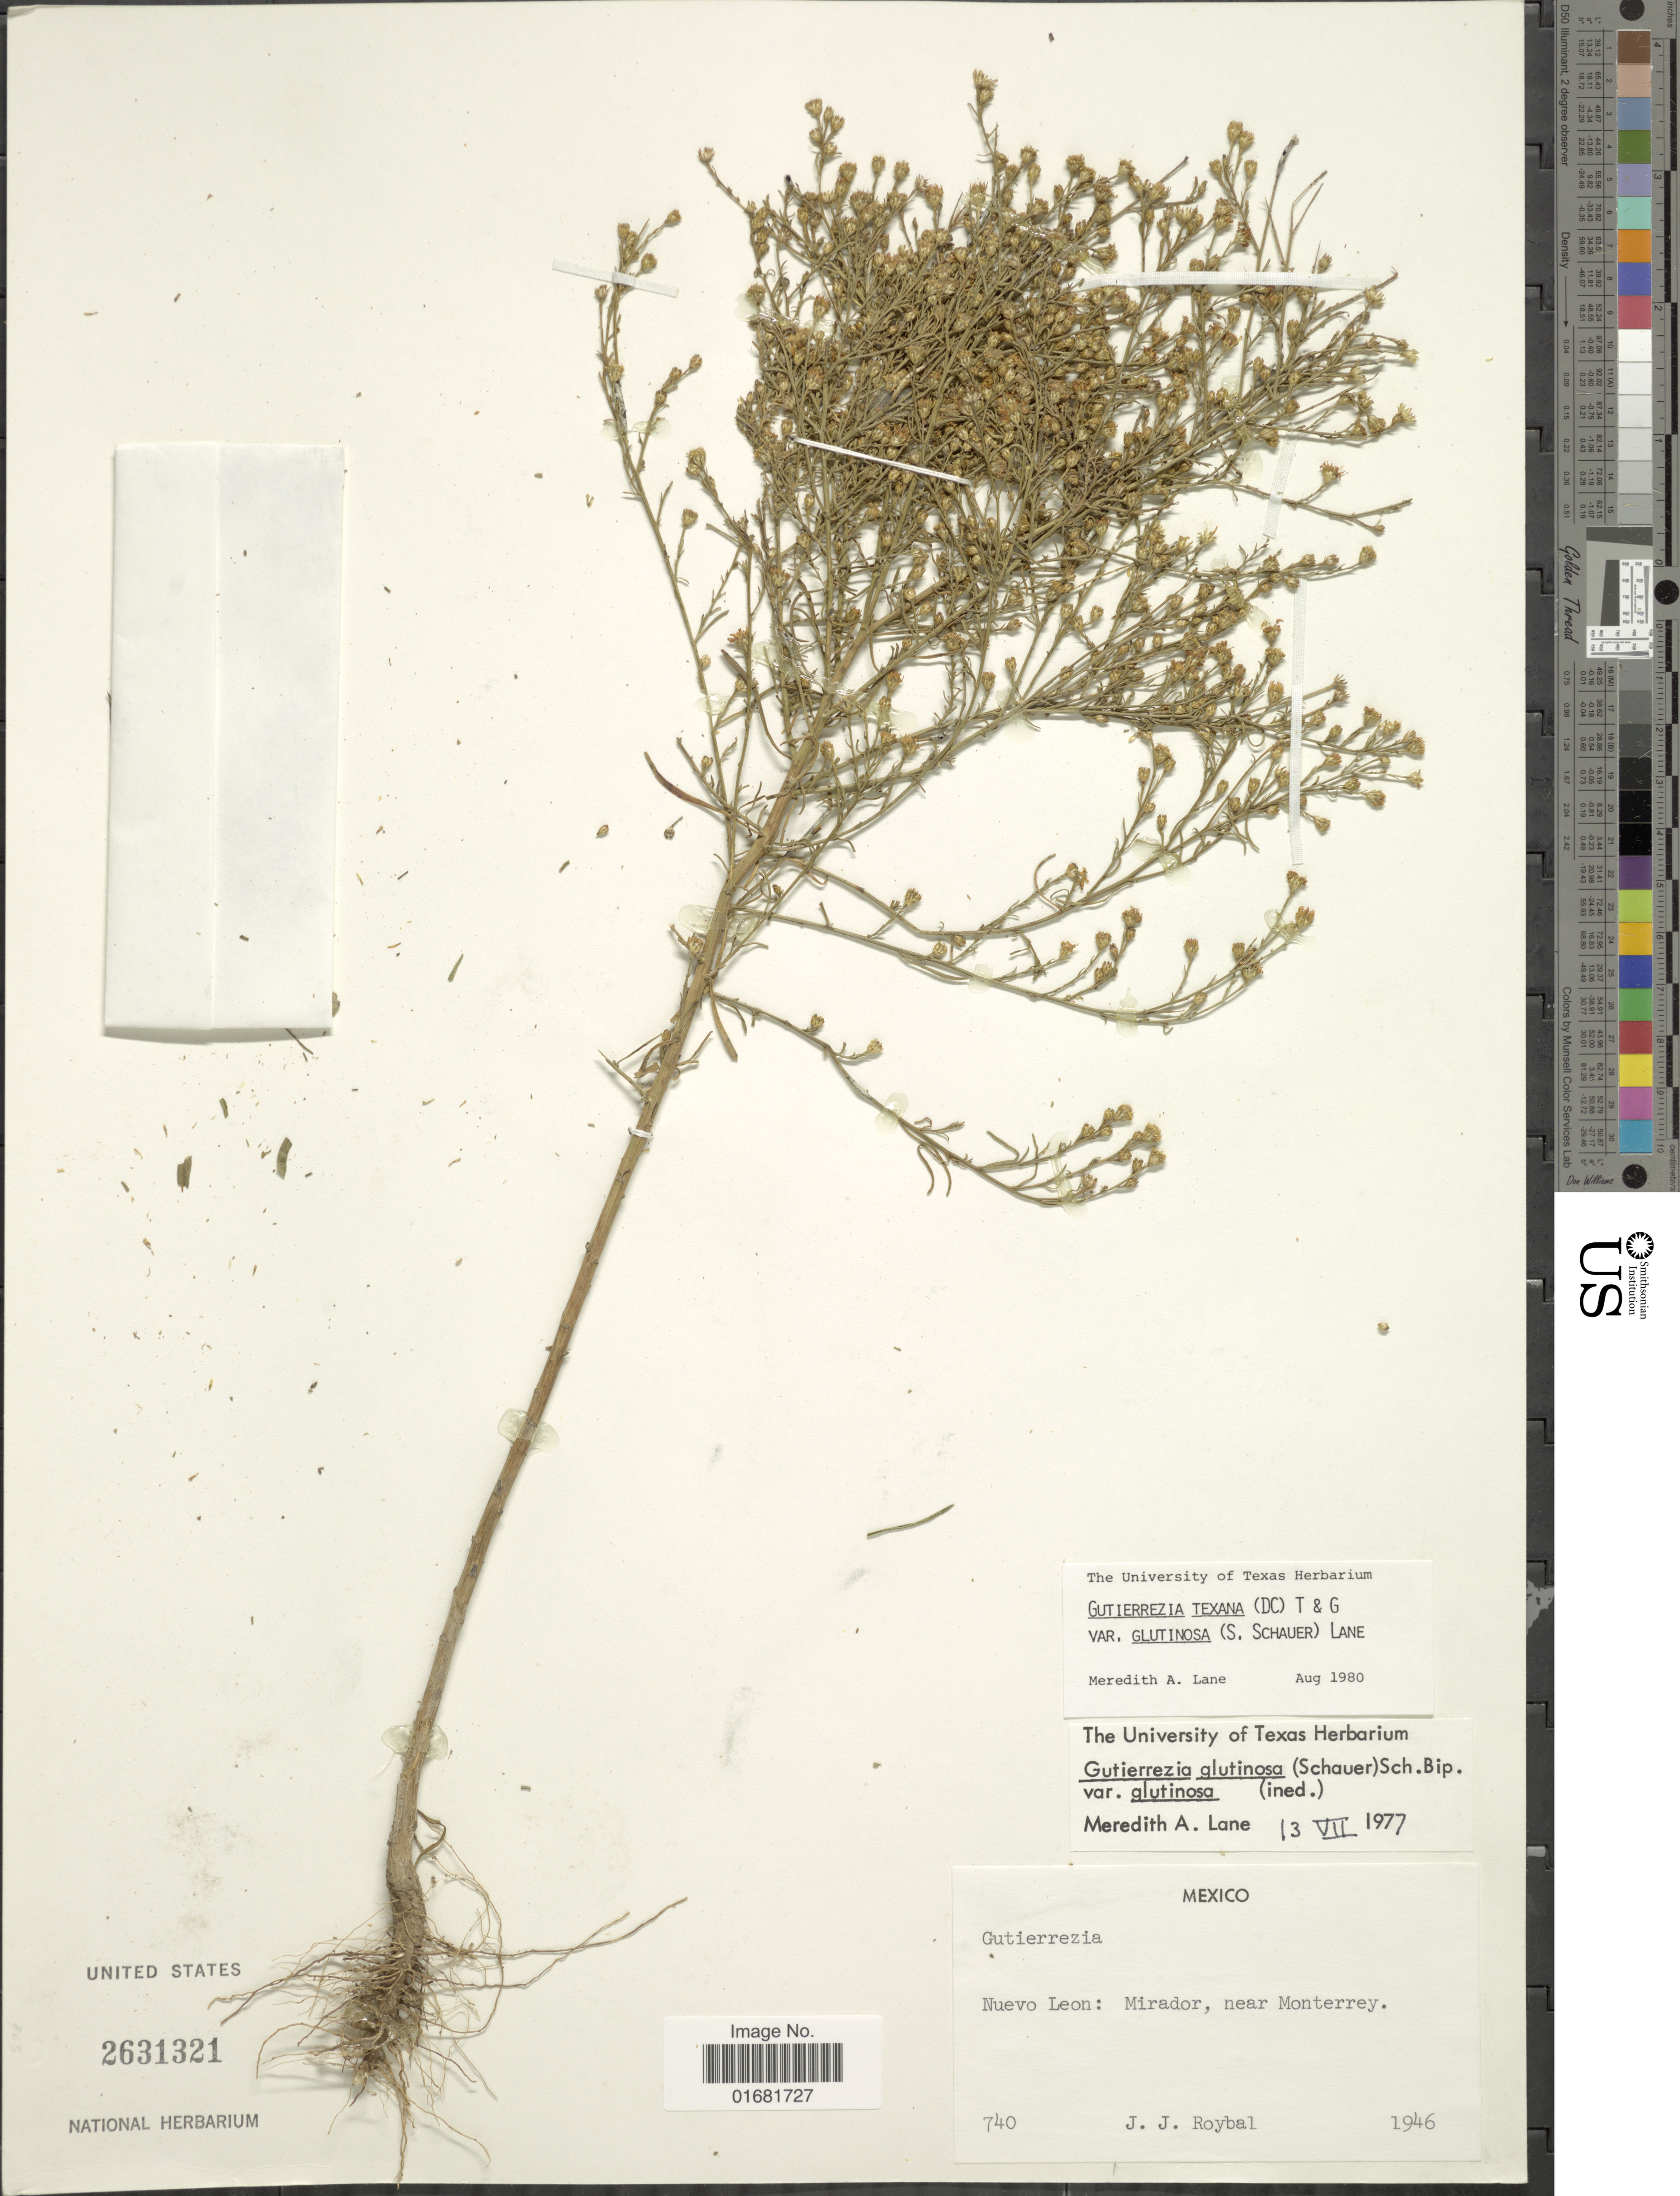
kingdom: Plantae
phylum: Tracheophyta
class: Magnoliopsida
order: Asterales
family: Asteraceae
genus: Gutierrezia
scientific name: Gutierrezia texana var. glutinosa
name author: (S. Schauer) M.A. Lane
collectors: J. J. Roybal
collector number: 740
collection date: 1946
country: Mexico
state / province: Nuevo León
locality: Mirador, near Monterrey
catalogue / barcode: US 2631321